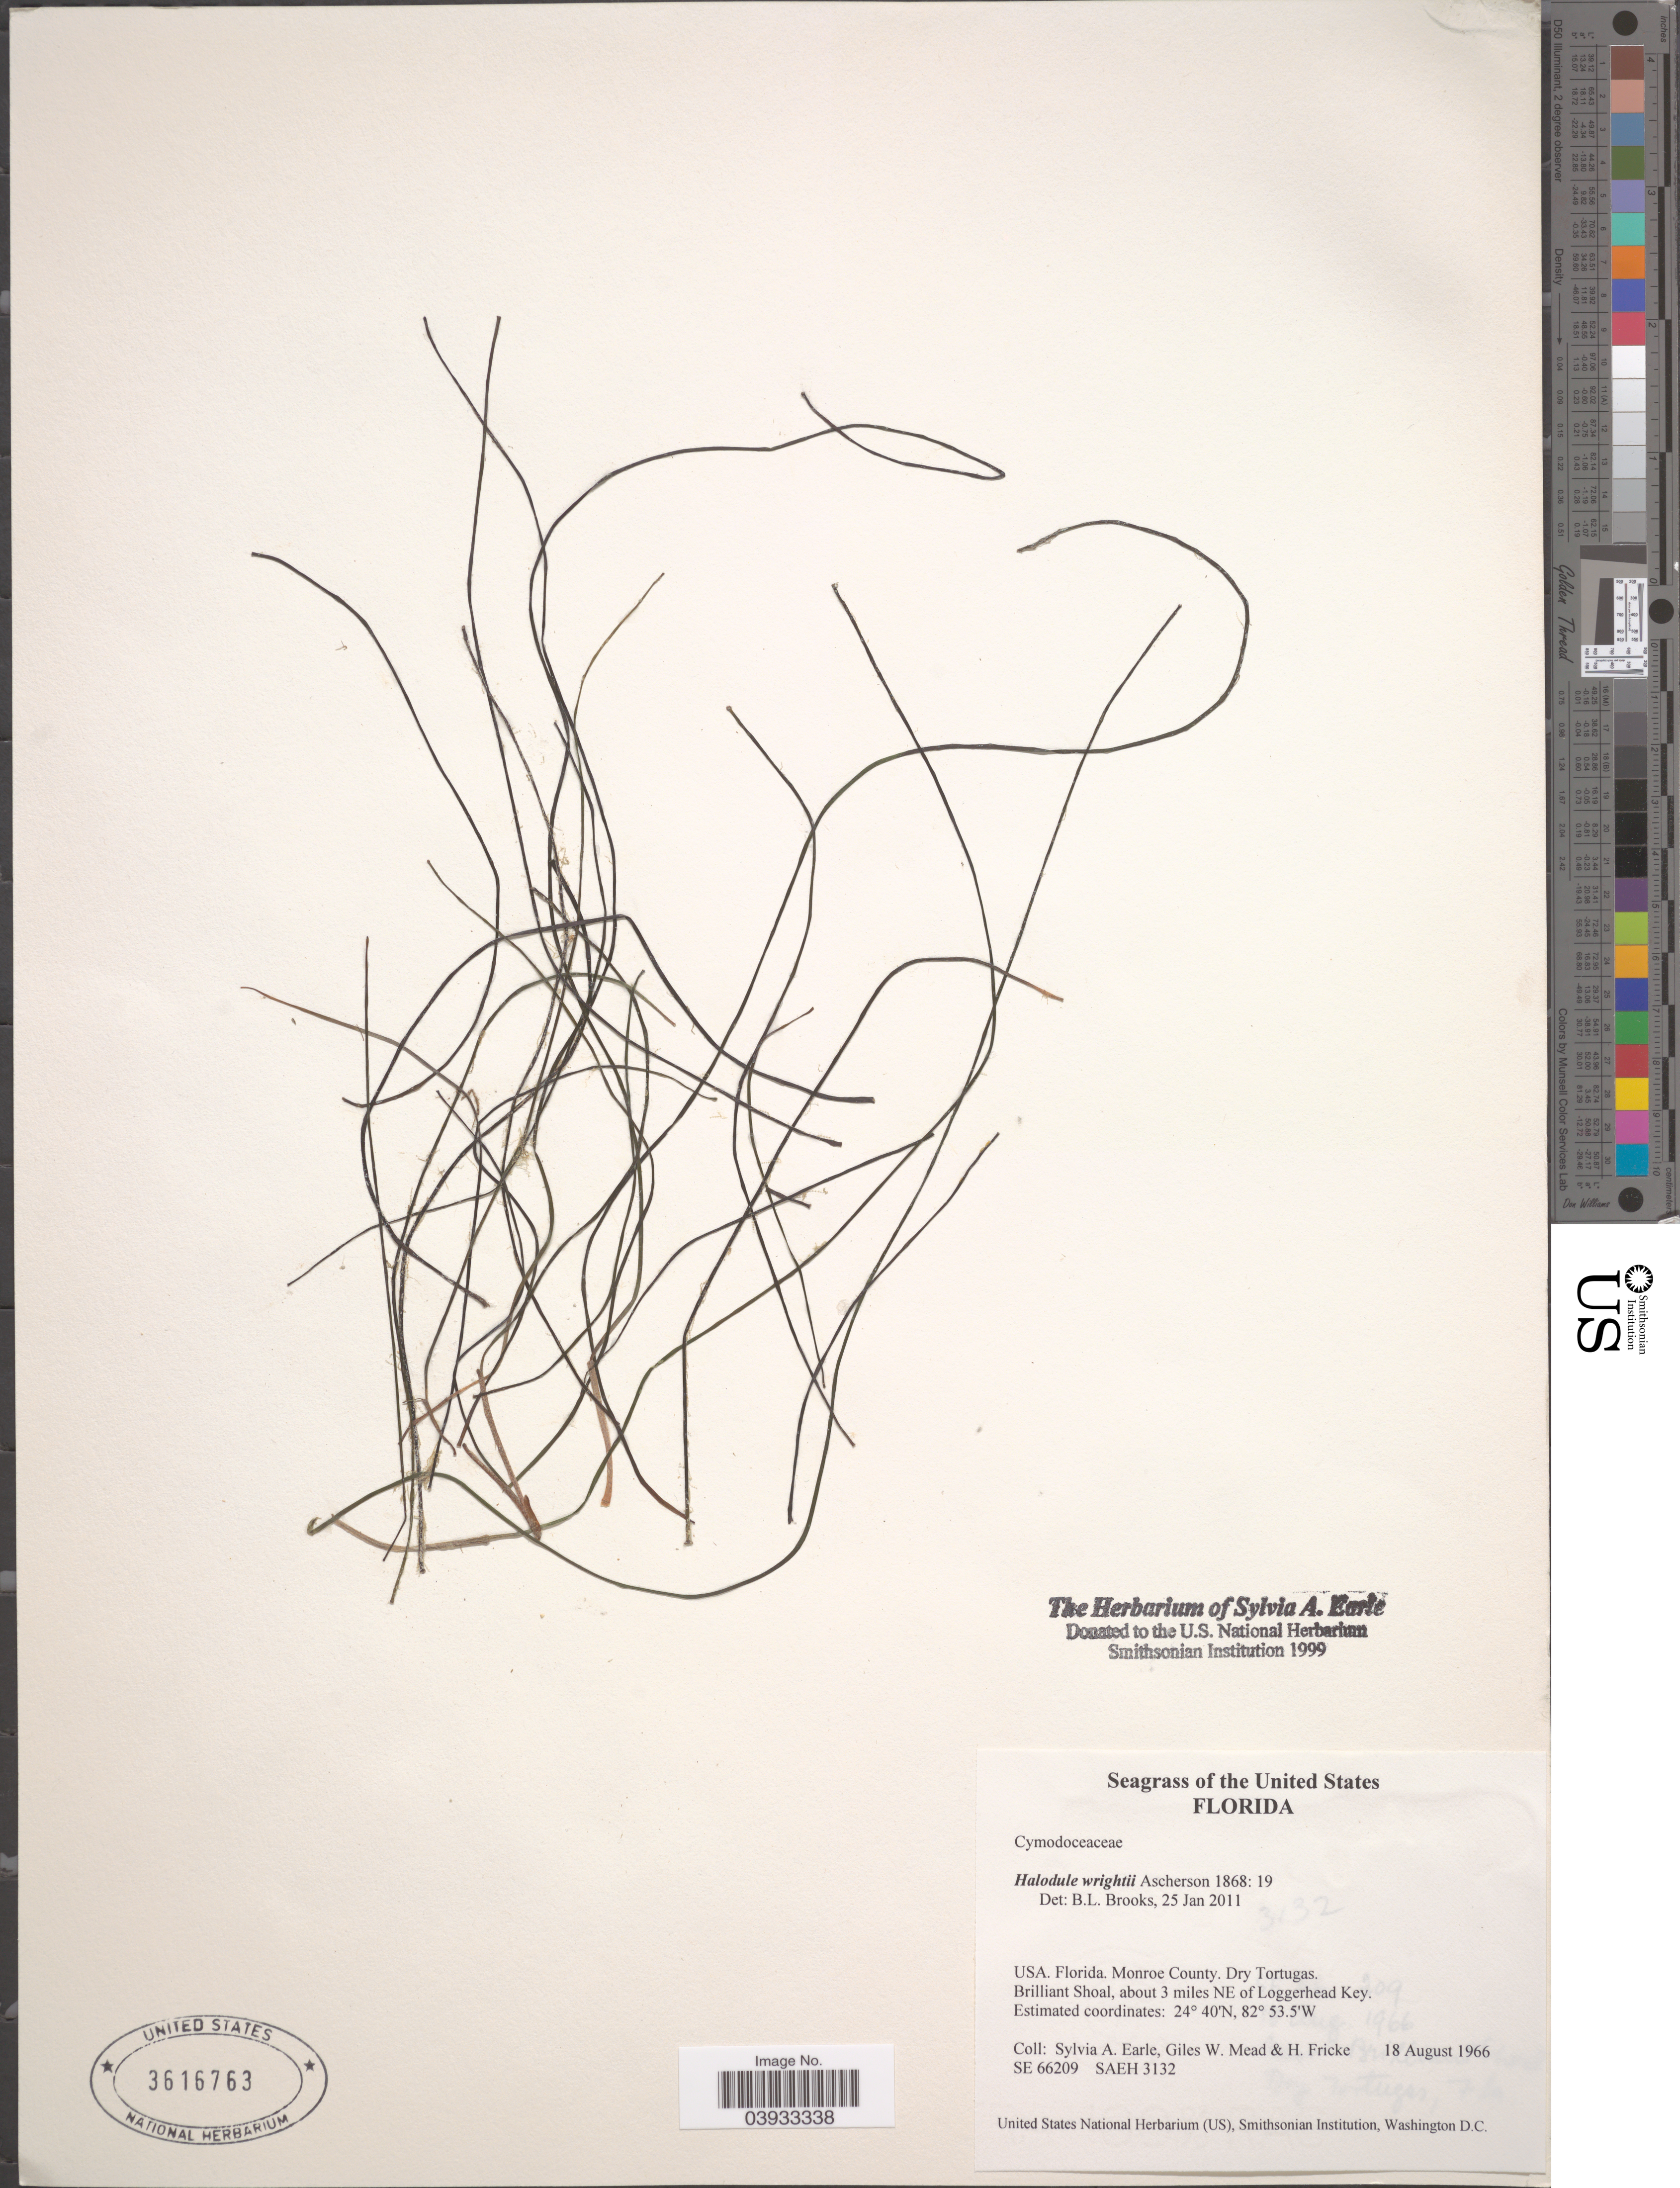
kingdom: Plantae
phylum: Tracheophyta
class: Liliopsida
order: Alismatales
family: Cymodoceaceae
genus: Halodule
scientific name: Halodule wrightii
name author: Asch.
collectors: S. A. Earle, G. W. Mead & H. Fricke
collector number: SE66209/SAEH3132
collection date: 1966-08-18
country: United States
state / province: Florida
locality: Monroe County. Brilliant Shoal, about 3 miles NE of Loggerhead Key.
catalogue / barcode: US 3616763